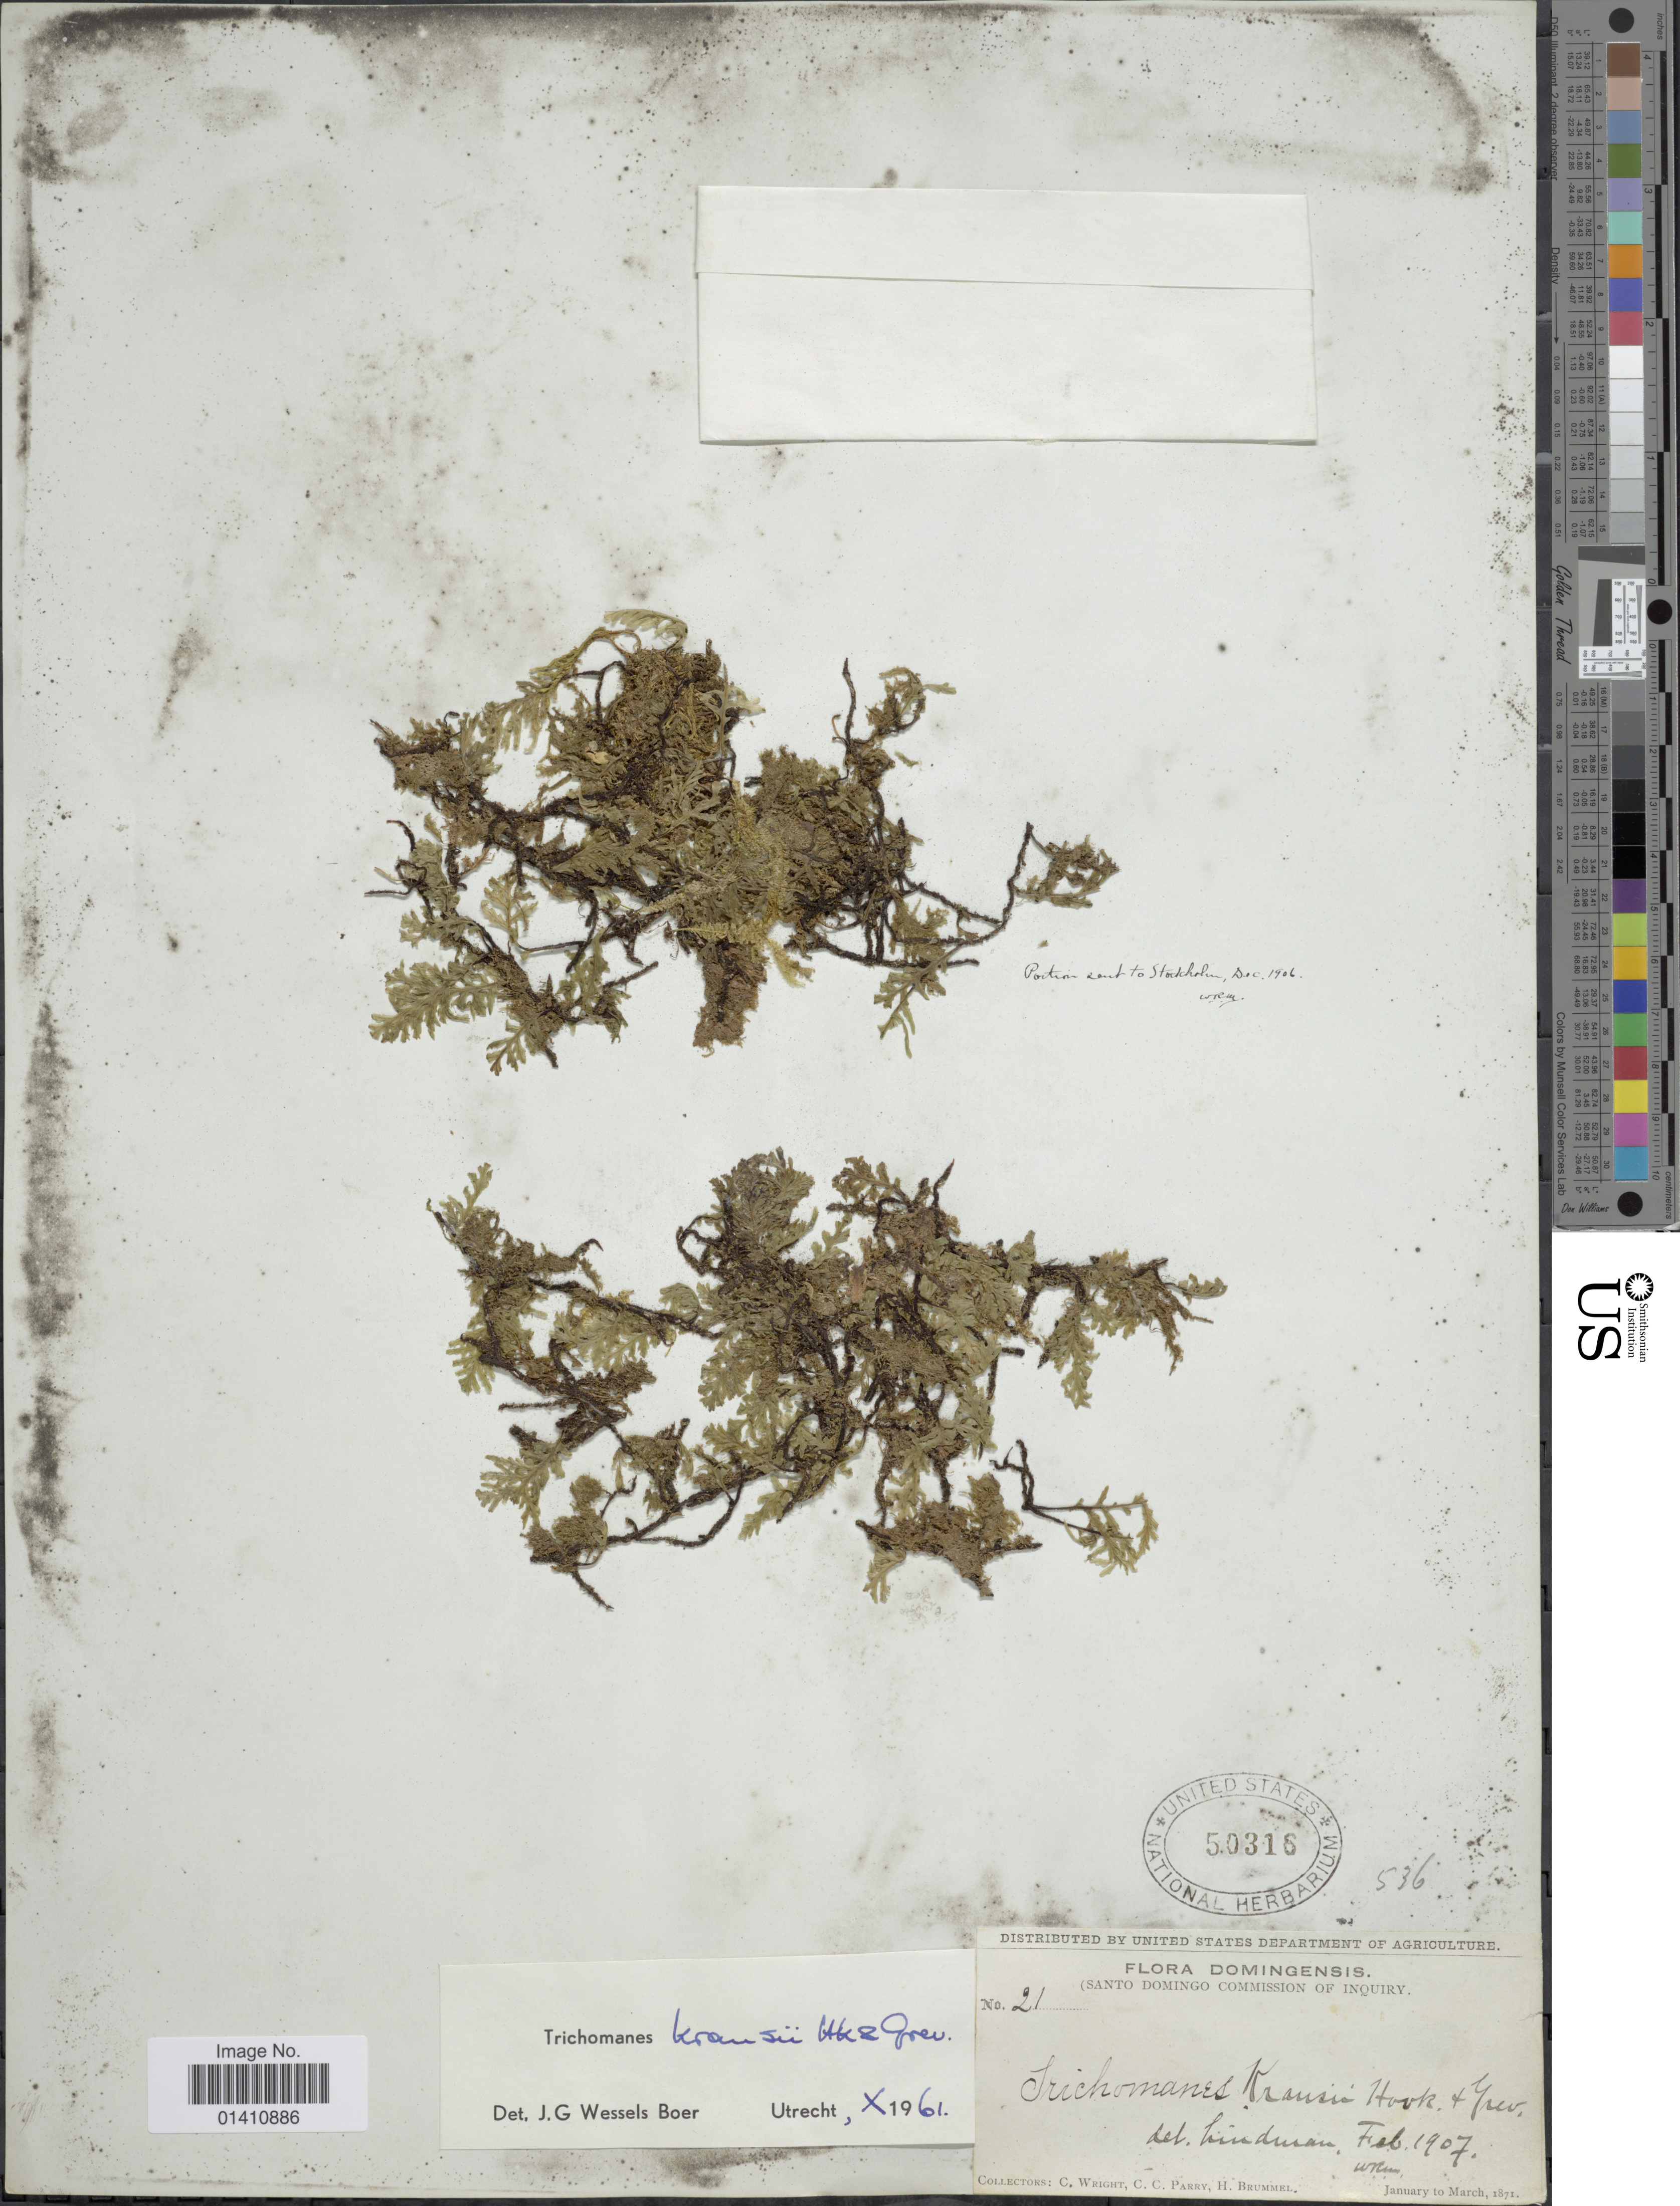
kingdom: Plantae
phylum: Tracheophyta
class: Polypodiopsida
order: Hymenophyllales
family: Hymenophyllaceae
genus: Didymoglossum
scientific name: Didymoglossum kraussii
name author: (Hook. & Grev.) C. Presl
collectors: C. Wright, C. C. Parry & H. Brummel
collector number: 21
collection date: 1871-01/1871-03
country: Dominica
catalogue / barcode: US 50316